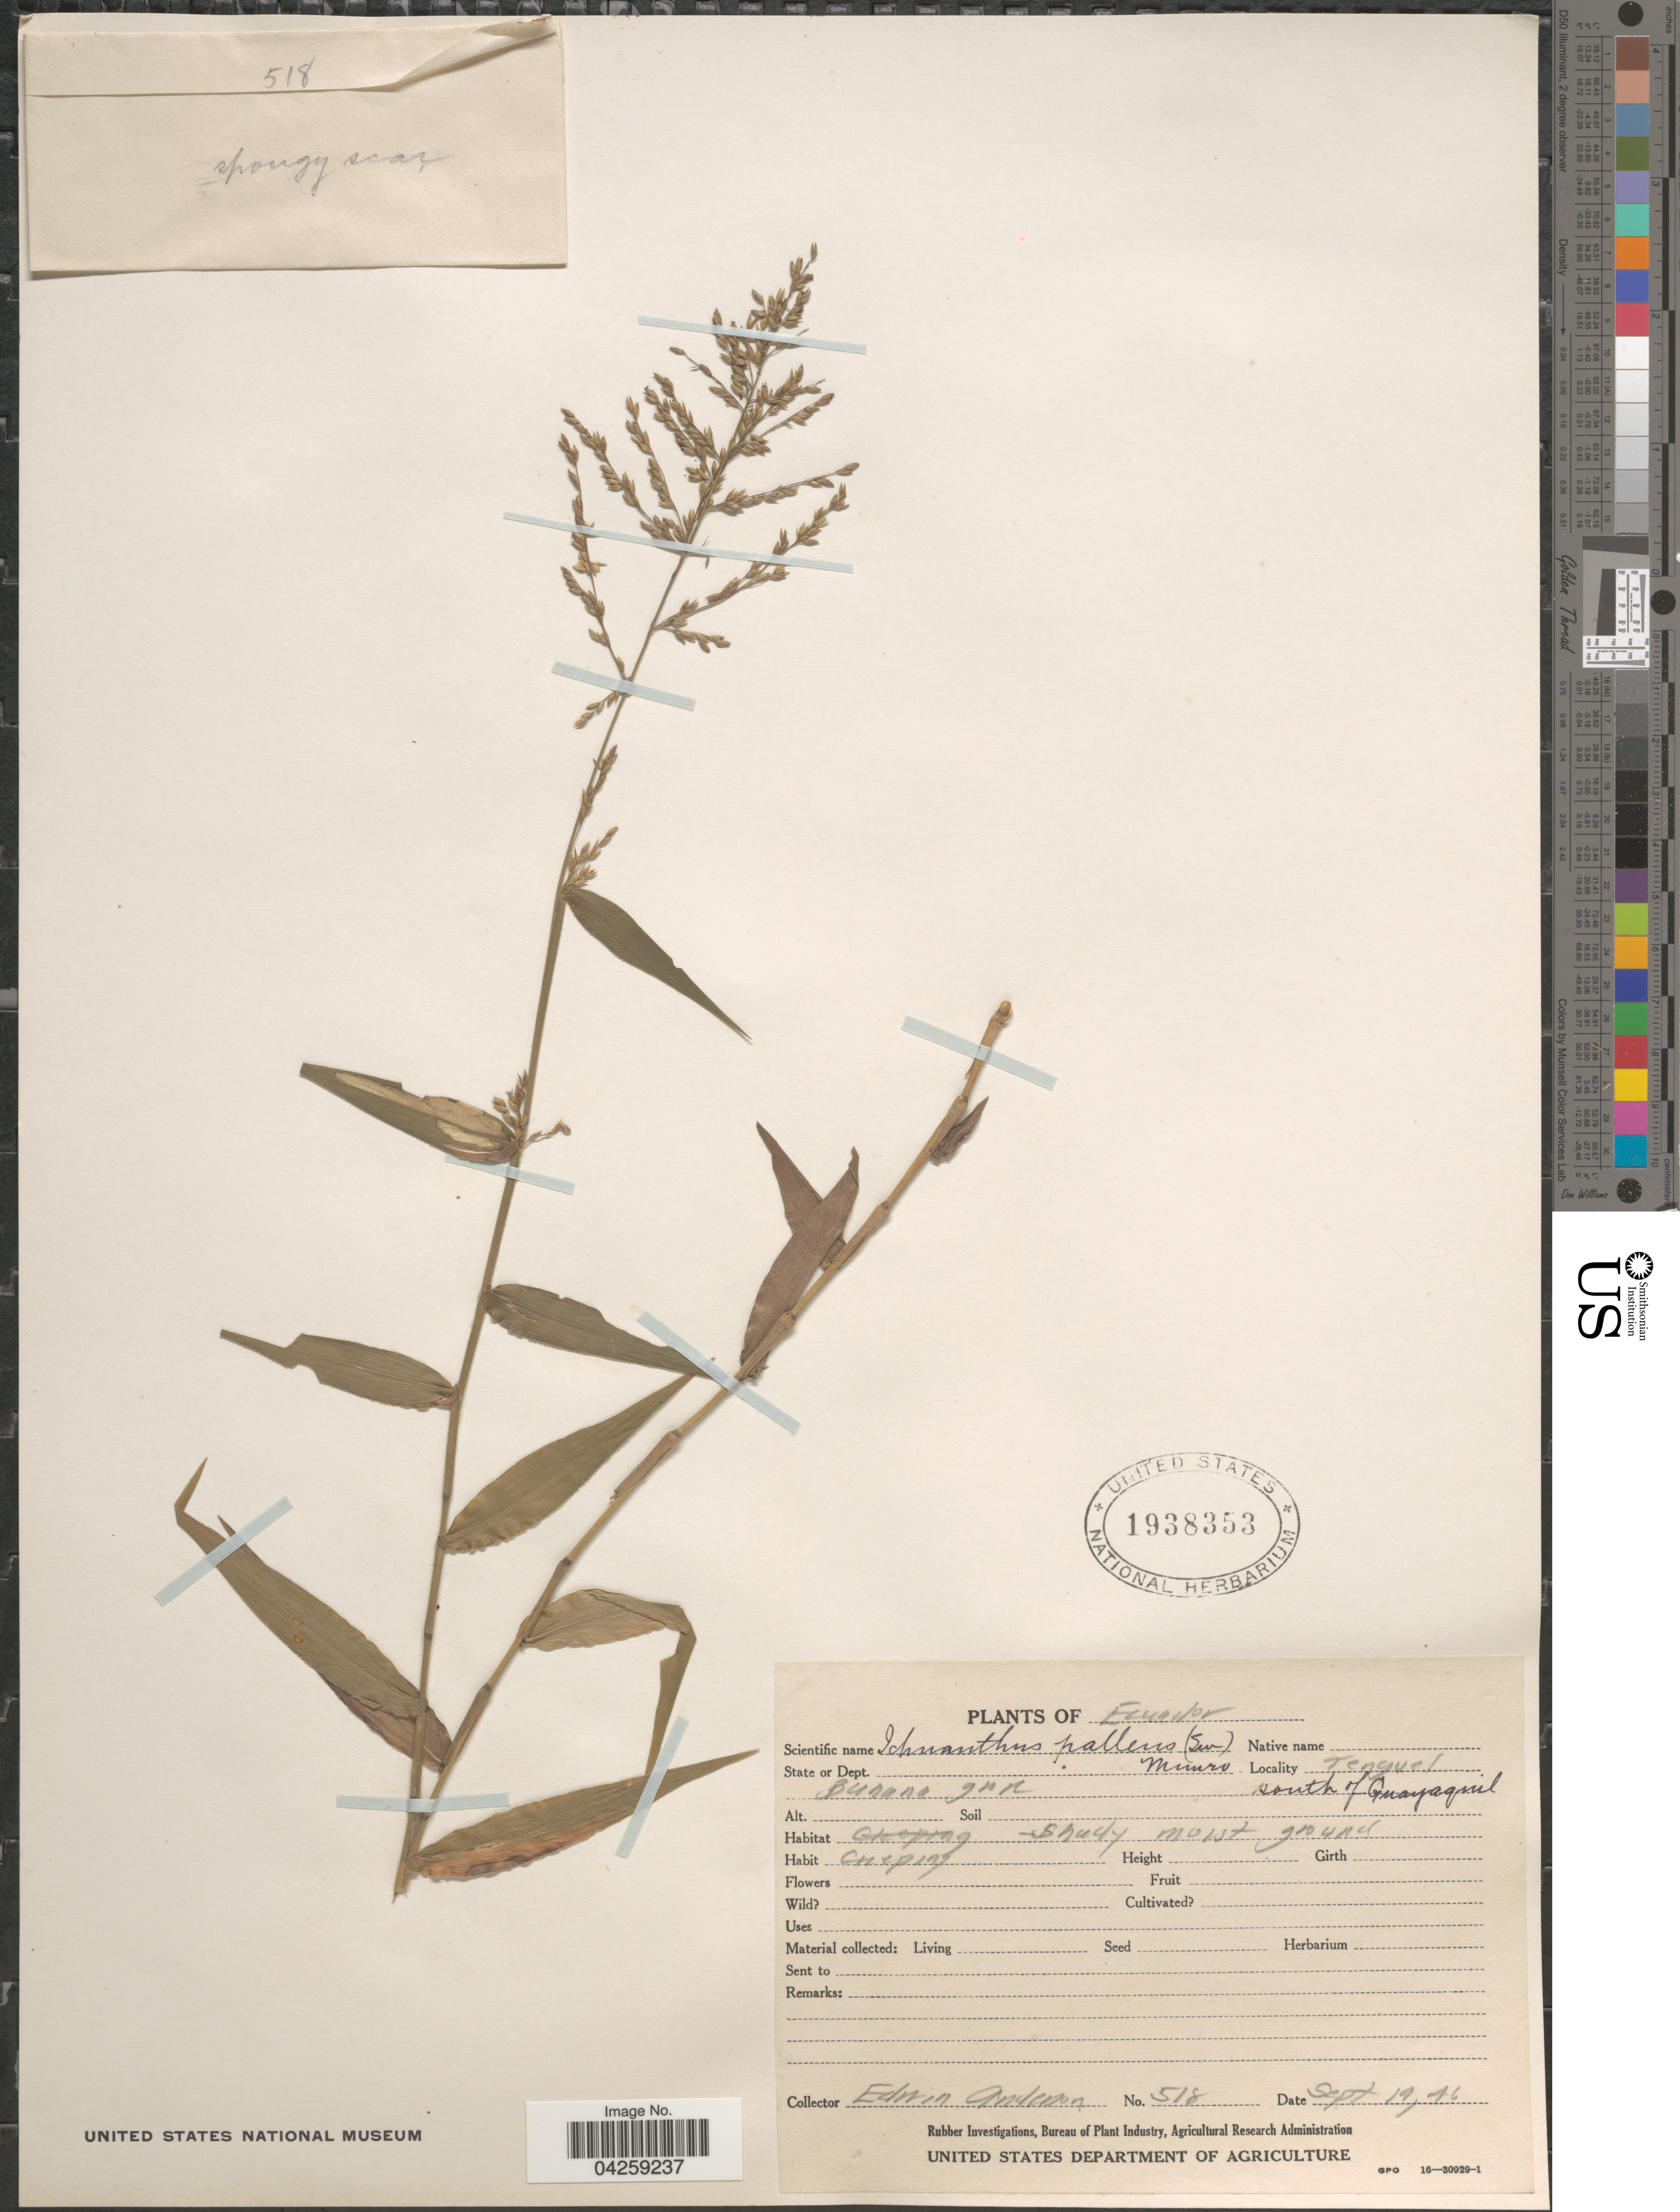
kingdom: Plantae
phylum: Tracheophyta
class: Liliopsida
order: Poales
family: Poaceae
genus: Ichnanthus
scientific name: Ichnanthus pallens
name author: (Sw.) Munro ex Benth.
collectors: E. Anderson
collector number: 518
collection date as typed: Transcribed d/m/y: 19/9/46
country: Ecuador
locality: State or Dept. Munro. Tenguel. South of Guayaquil.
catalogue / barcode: US 1938353